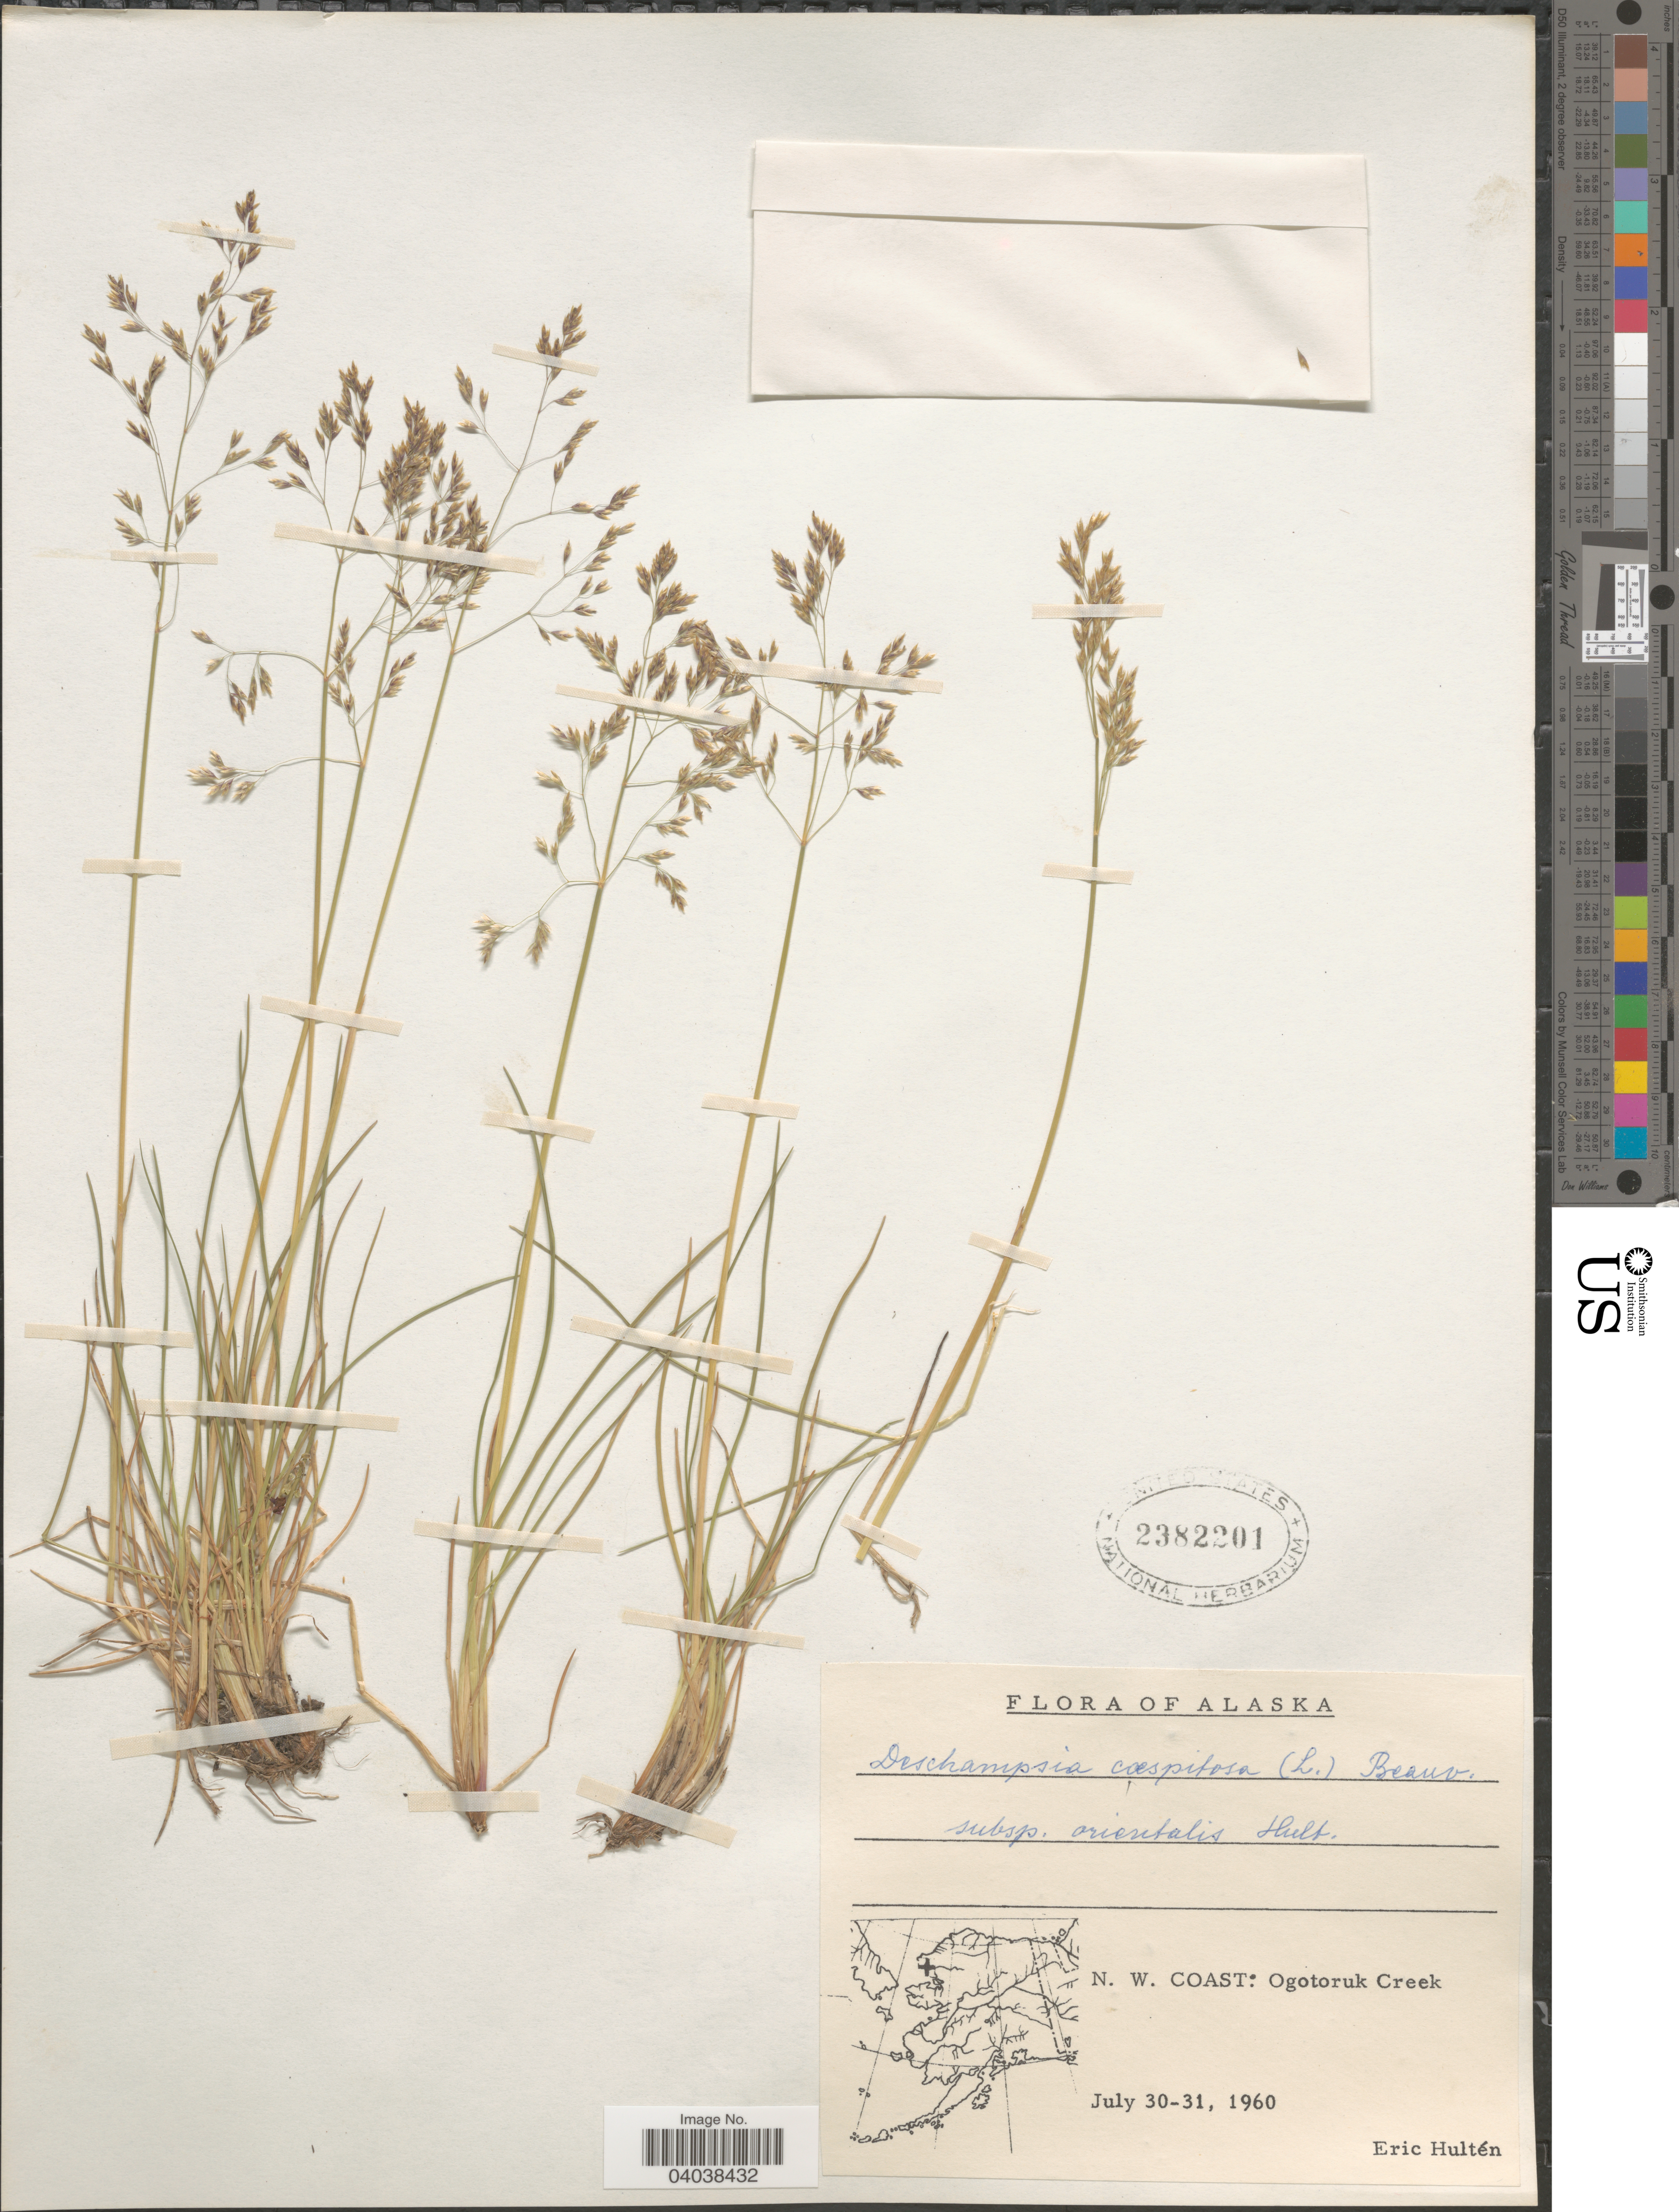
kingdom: Plantae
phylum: Tracheophyta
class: Liliopsida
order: Poales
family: Poaceae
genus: Deschampsia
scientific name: Deschampsia cespitosa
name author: (L.) P. Beauv.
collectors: E. G. Hultén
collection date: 1960-07-30/1960-07-31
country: United States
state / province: Alaska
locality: N. W. Coast: Ogotoruk Creek.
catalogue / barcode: US 2382201